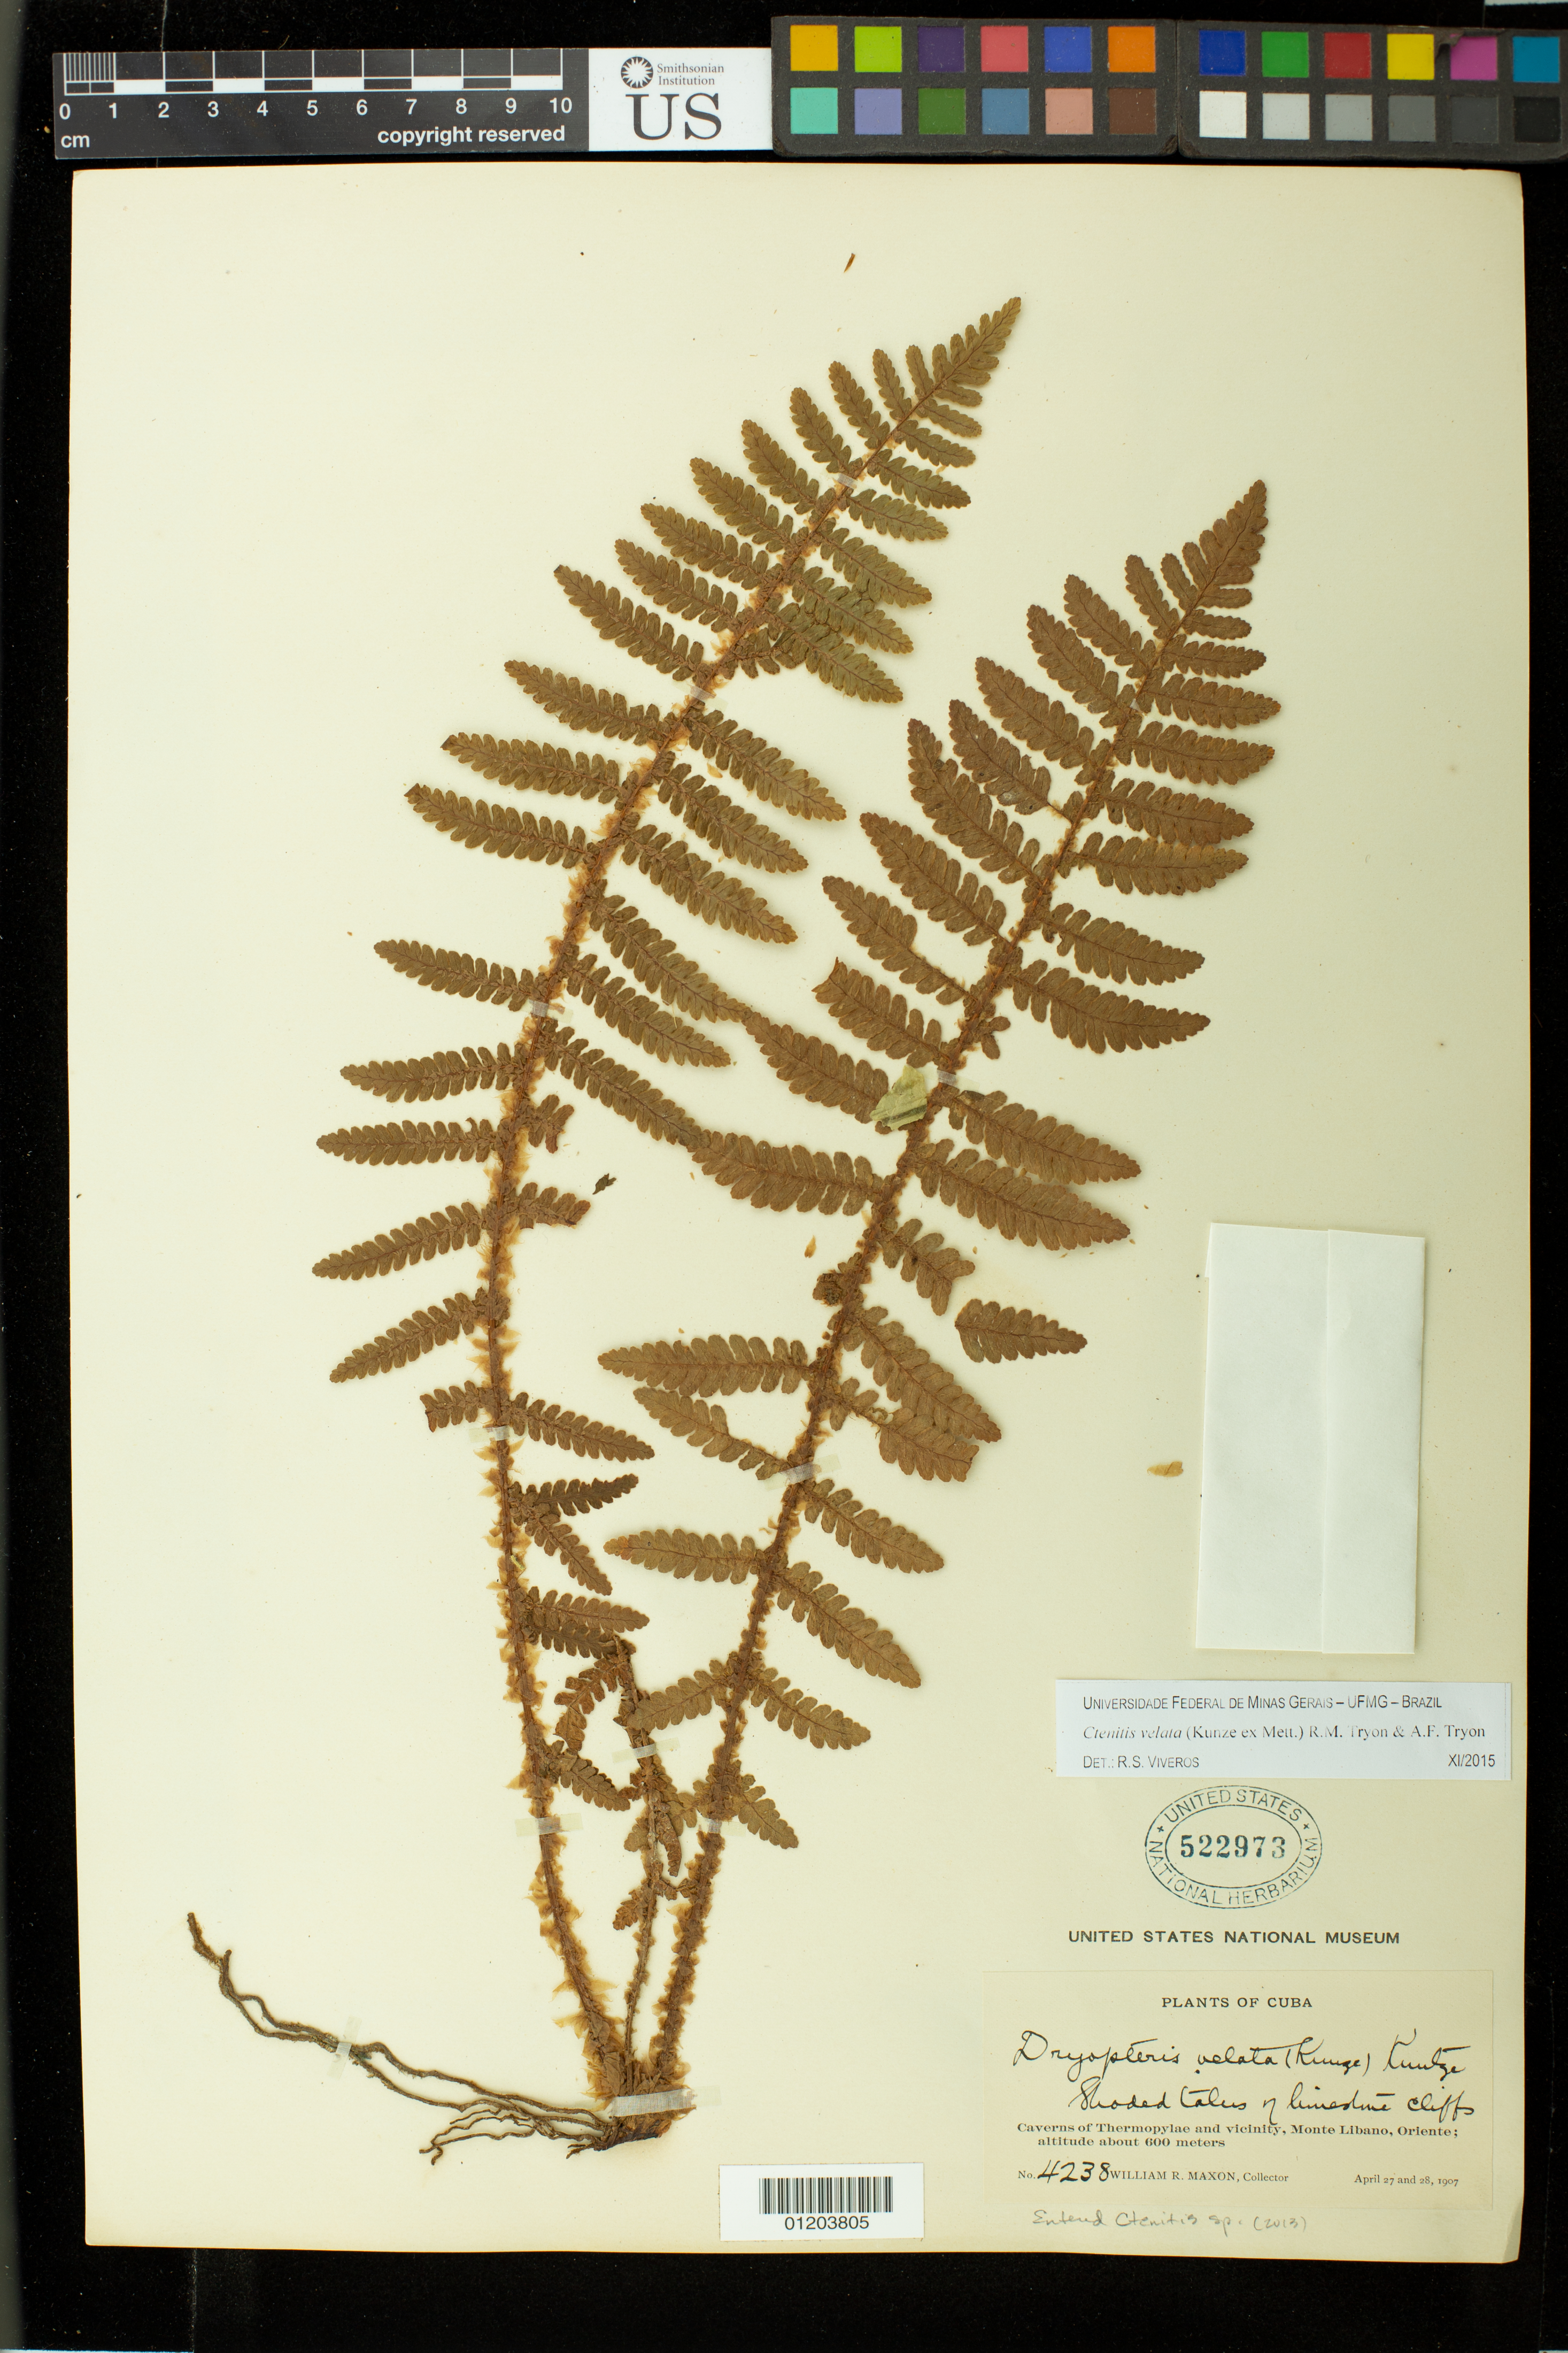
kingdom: Plantae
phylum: Tracheophyta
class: Polypodiopsida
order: Polypodiales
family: Dryopteridaceae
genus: Ctenitis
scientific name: Ctenitis velata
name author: (Kunze ex Mett.) R.M. Tryon & A.F. Tryon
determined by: Viveros, R. S.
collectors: W. R. Maxon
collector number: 4238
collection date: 1907-04-27,1907-04-28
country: Cuba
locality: Oriente, Monte Libano, caverns of Termopylae and vicinity.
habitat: Shaded talus of limestone cliffs.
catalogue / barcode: US 522973